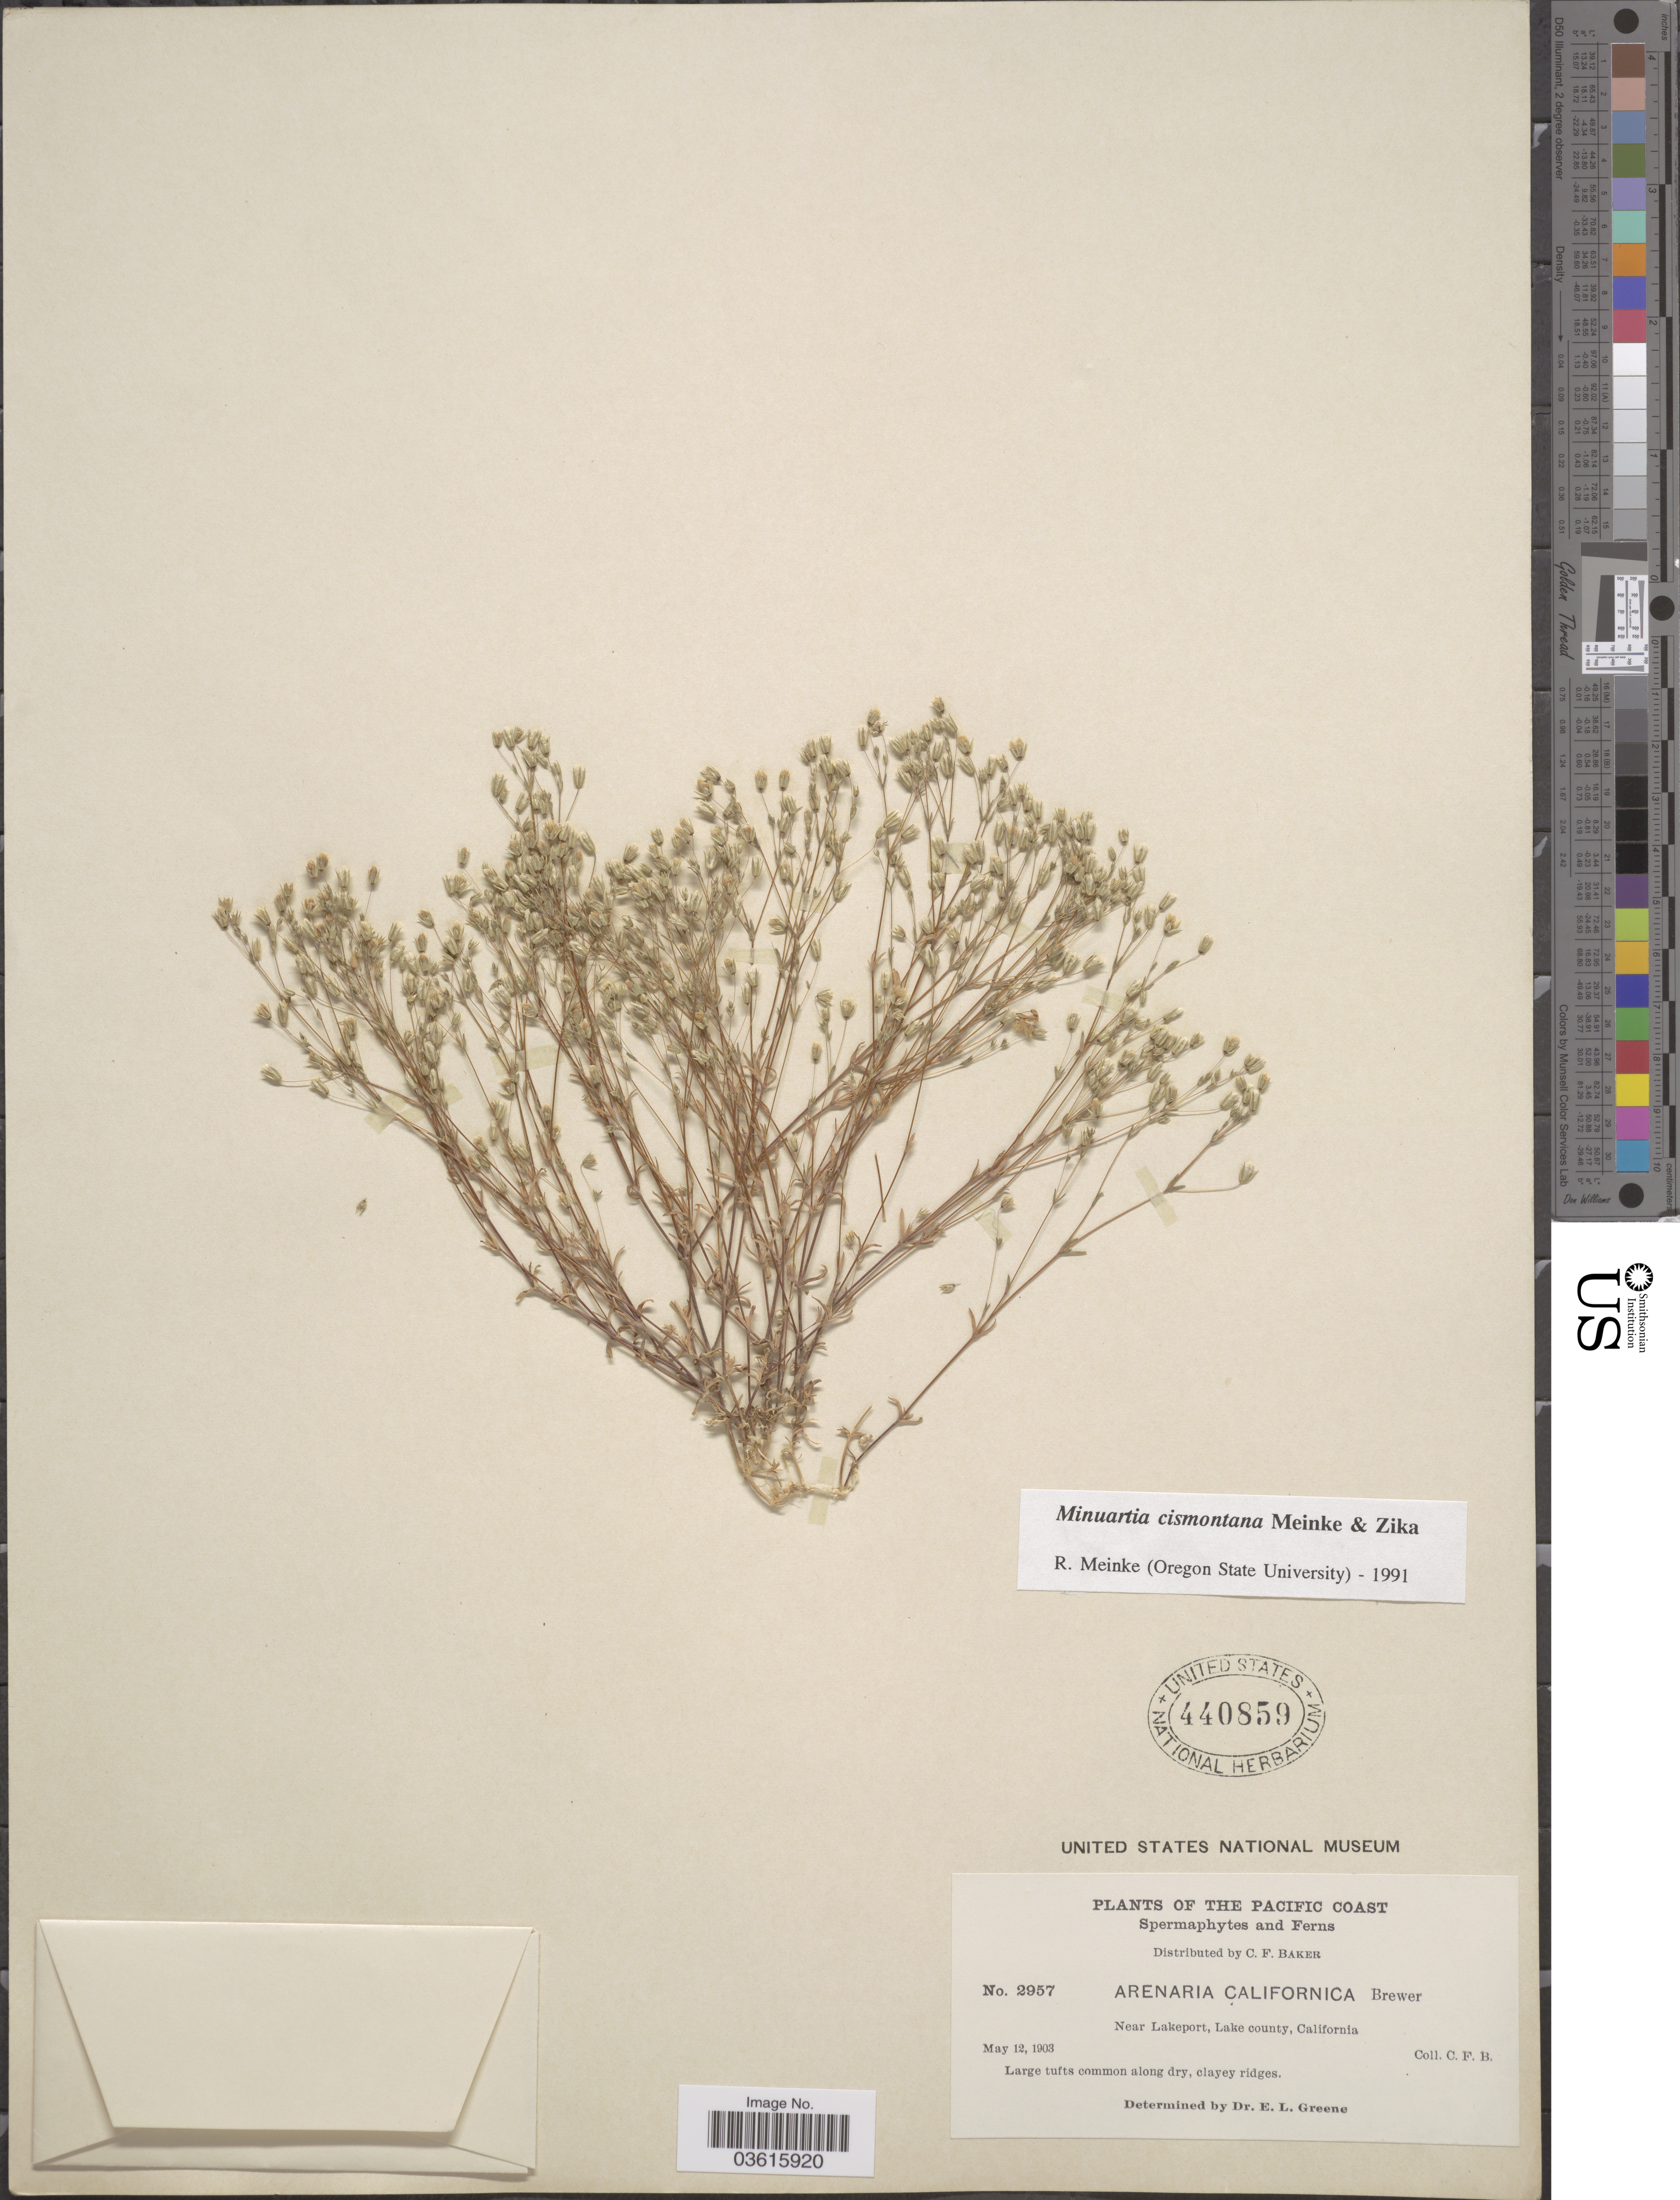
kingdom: Plantae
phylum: Tracheophyta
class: Magnoliopsida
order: Caryophyllales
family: Caryophyllaceae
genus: Minuartia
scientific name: Minuartia cismontana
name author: Meinke & Zika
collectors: C. F. Baker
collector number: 2957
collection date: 1903-05-12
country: United States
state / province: California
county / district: Lake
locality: The Pacific Coast. Near Lakeport, Lake county.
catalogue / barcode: US 440859